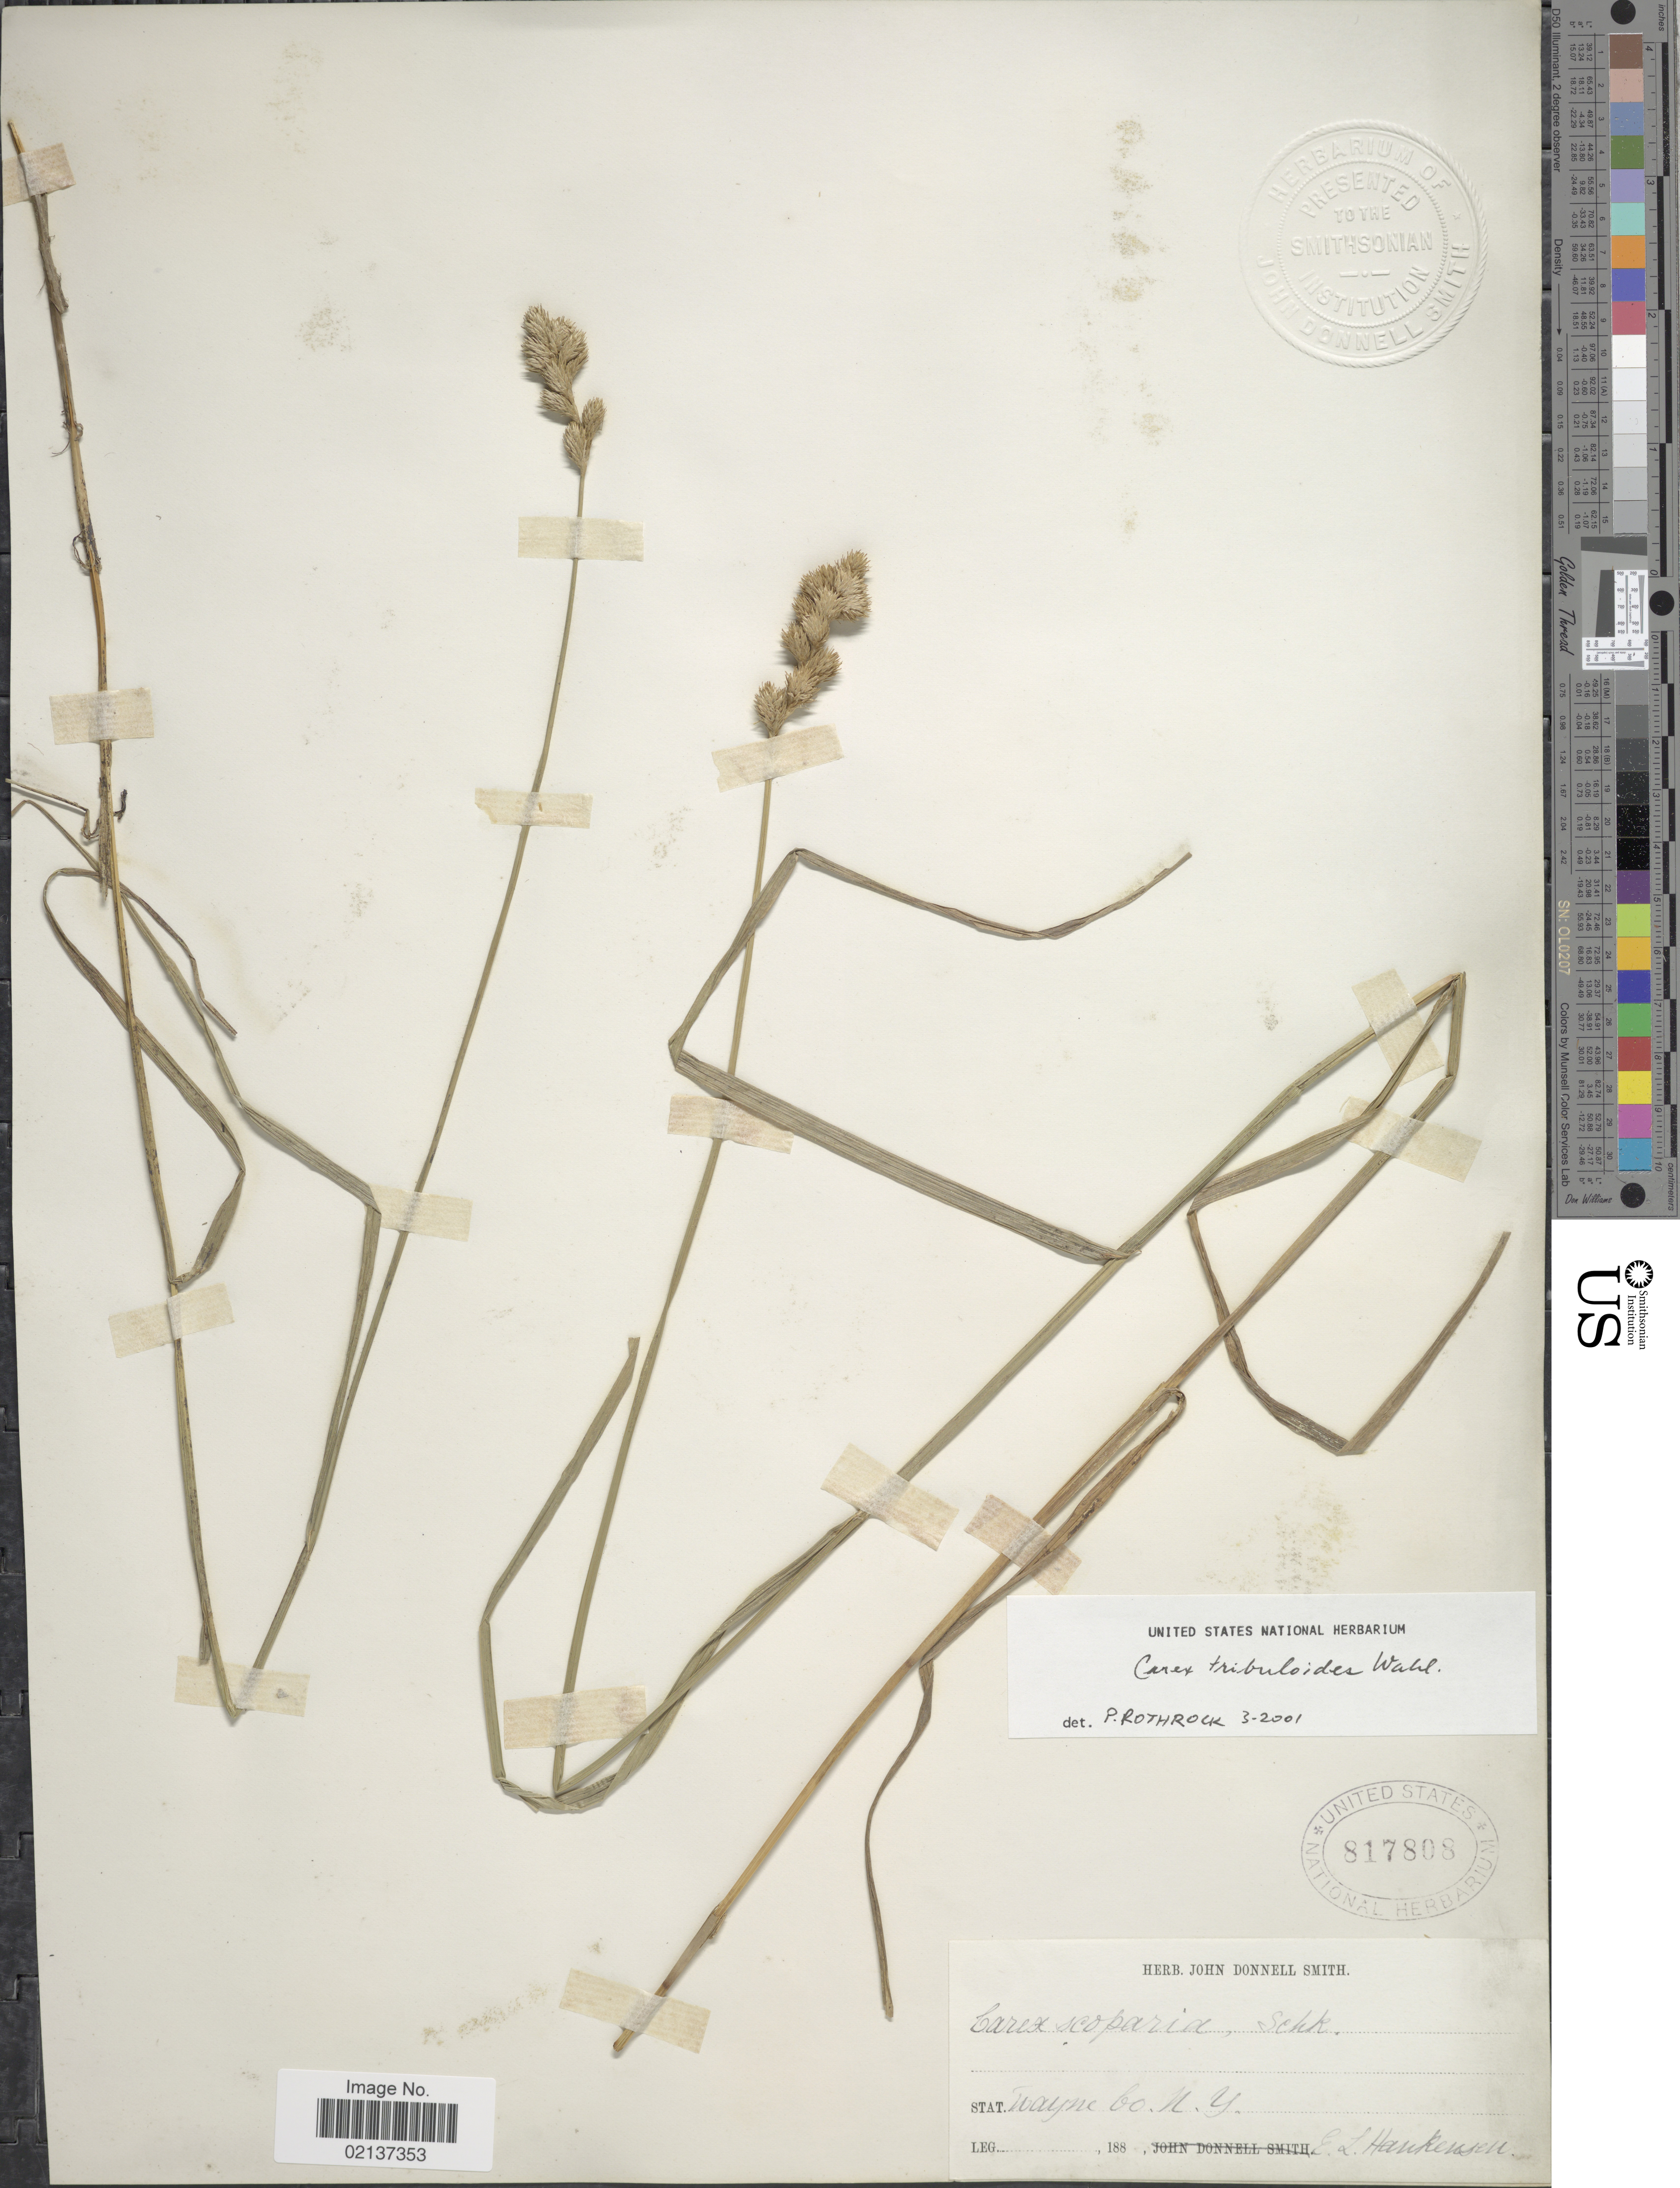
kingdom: Plantae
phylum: Tracheophyta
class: Liliopsida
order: Poales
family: Cyperaceae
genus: Carex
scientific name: Carex tribuloides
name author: Wahlenb.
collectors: E. Hankenson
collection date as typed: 188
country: United States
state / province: New York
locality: Wayne Co,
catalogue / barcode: US 817808